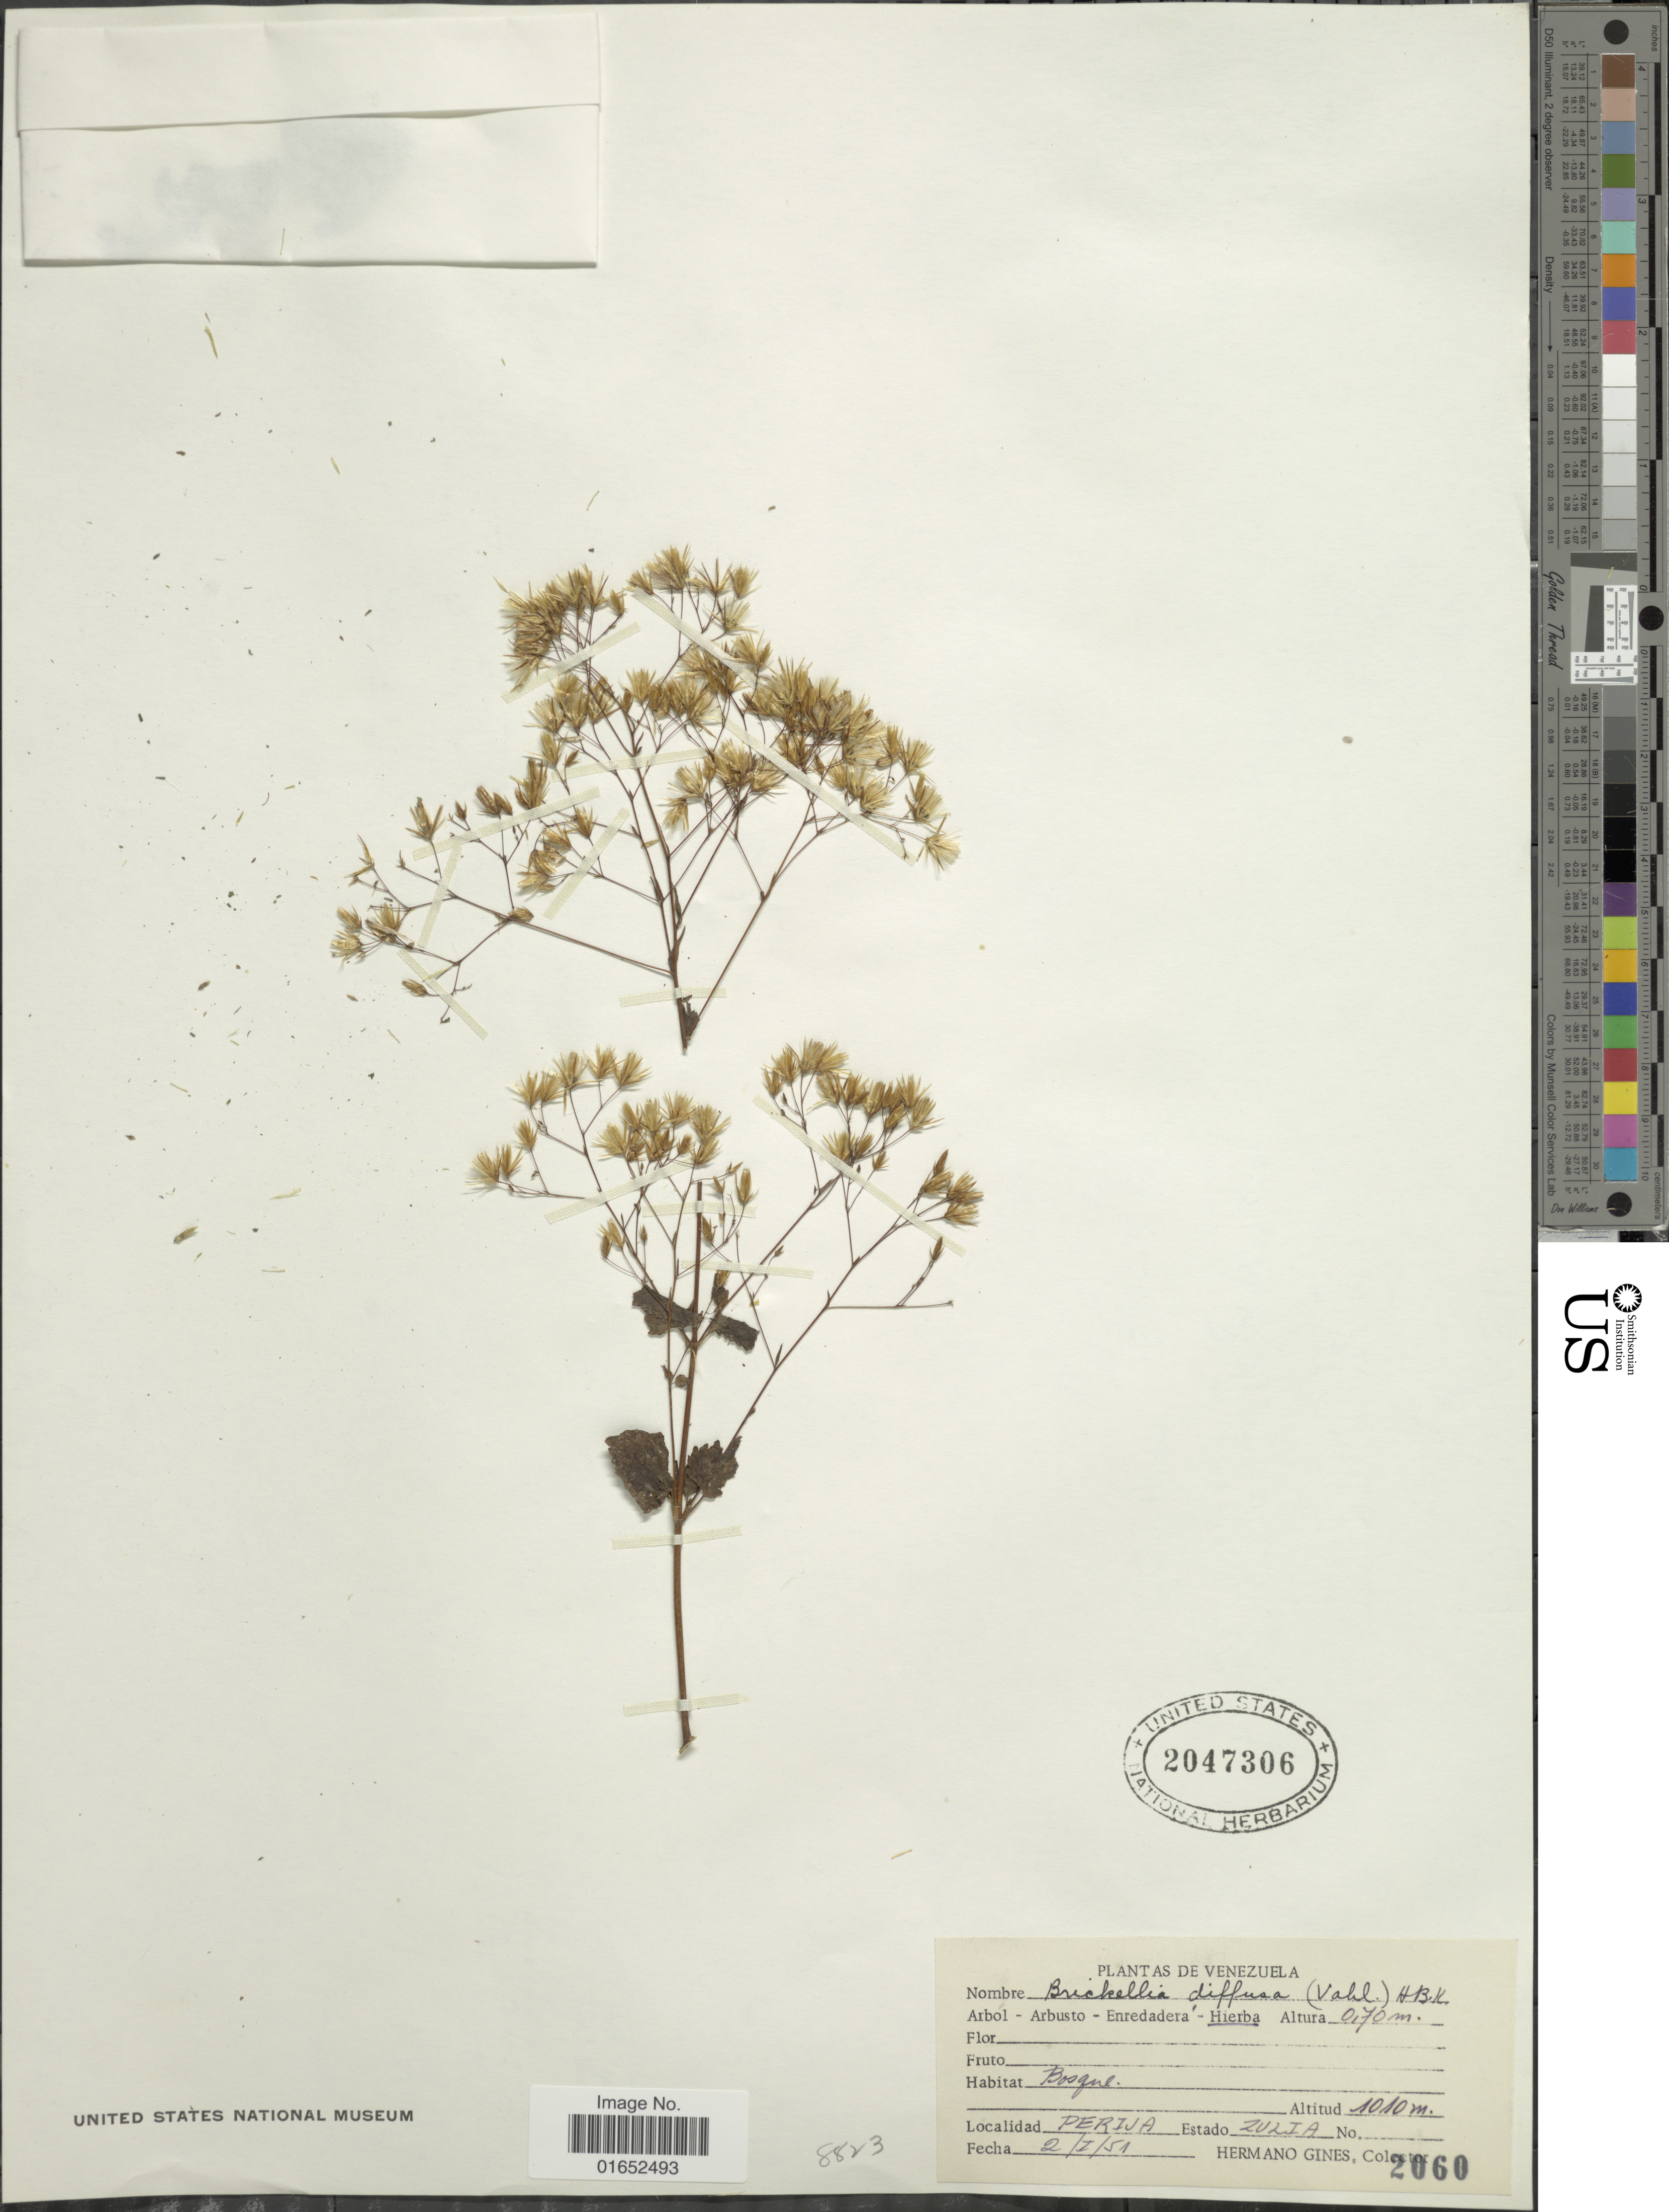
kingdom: Plantae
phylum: Tracheophyta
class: Magnoliopsida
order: Asterales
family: Asteraceae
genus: Brickellia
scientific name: Brickellia diffusa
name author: (Vahl) A. Gray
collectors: Bro. Gines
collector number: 2060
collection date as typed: Transcribed d/m/y: 2/1/51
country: Venezuela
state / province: Zulia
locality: Perija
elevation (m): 1010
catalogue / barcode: US 2047306